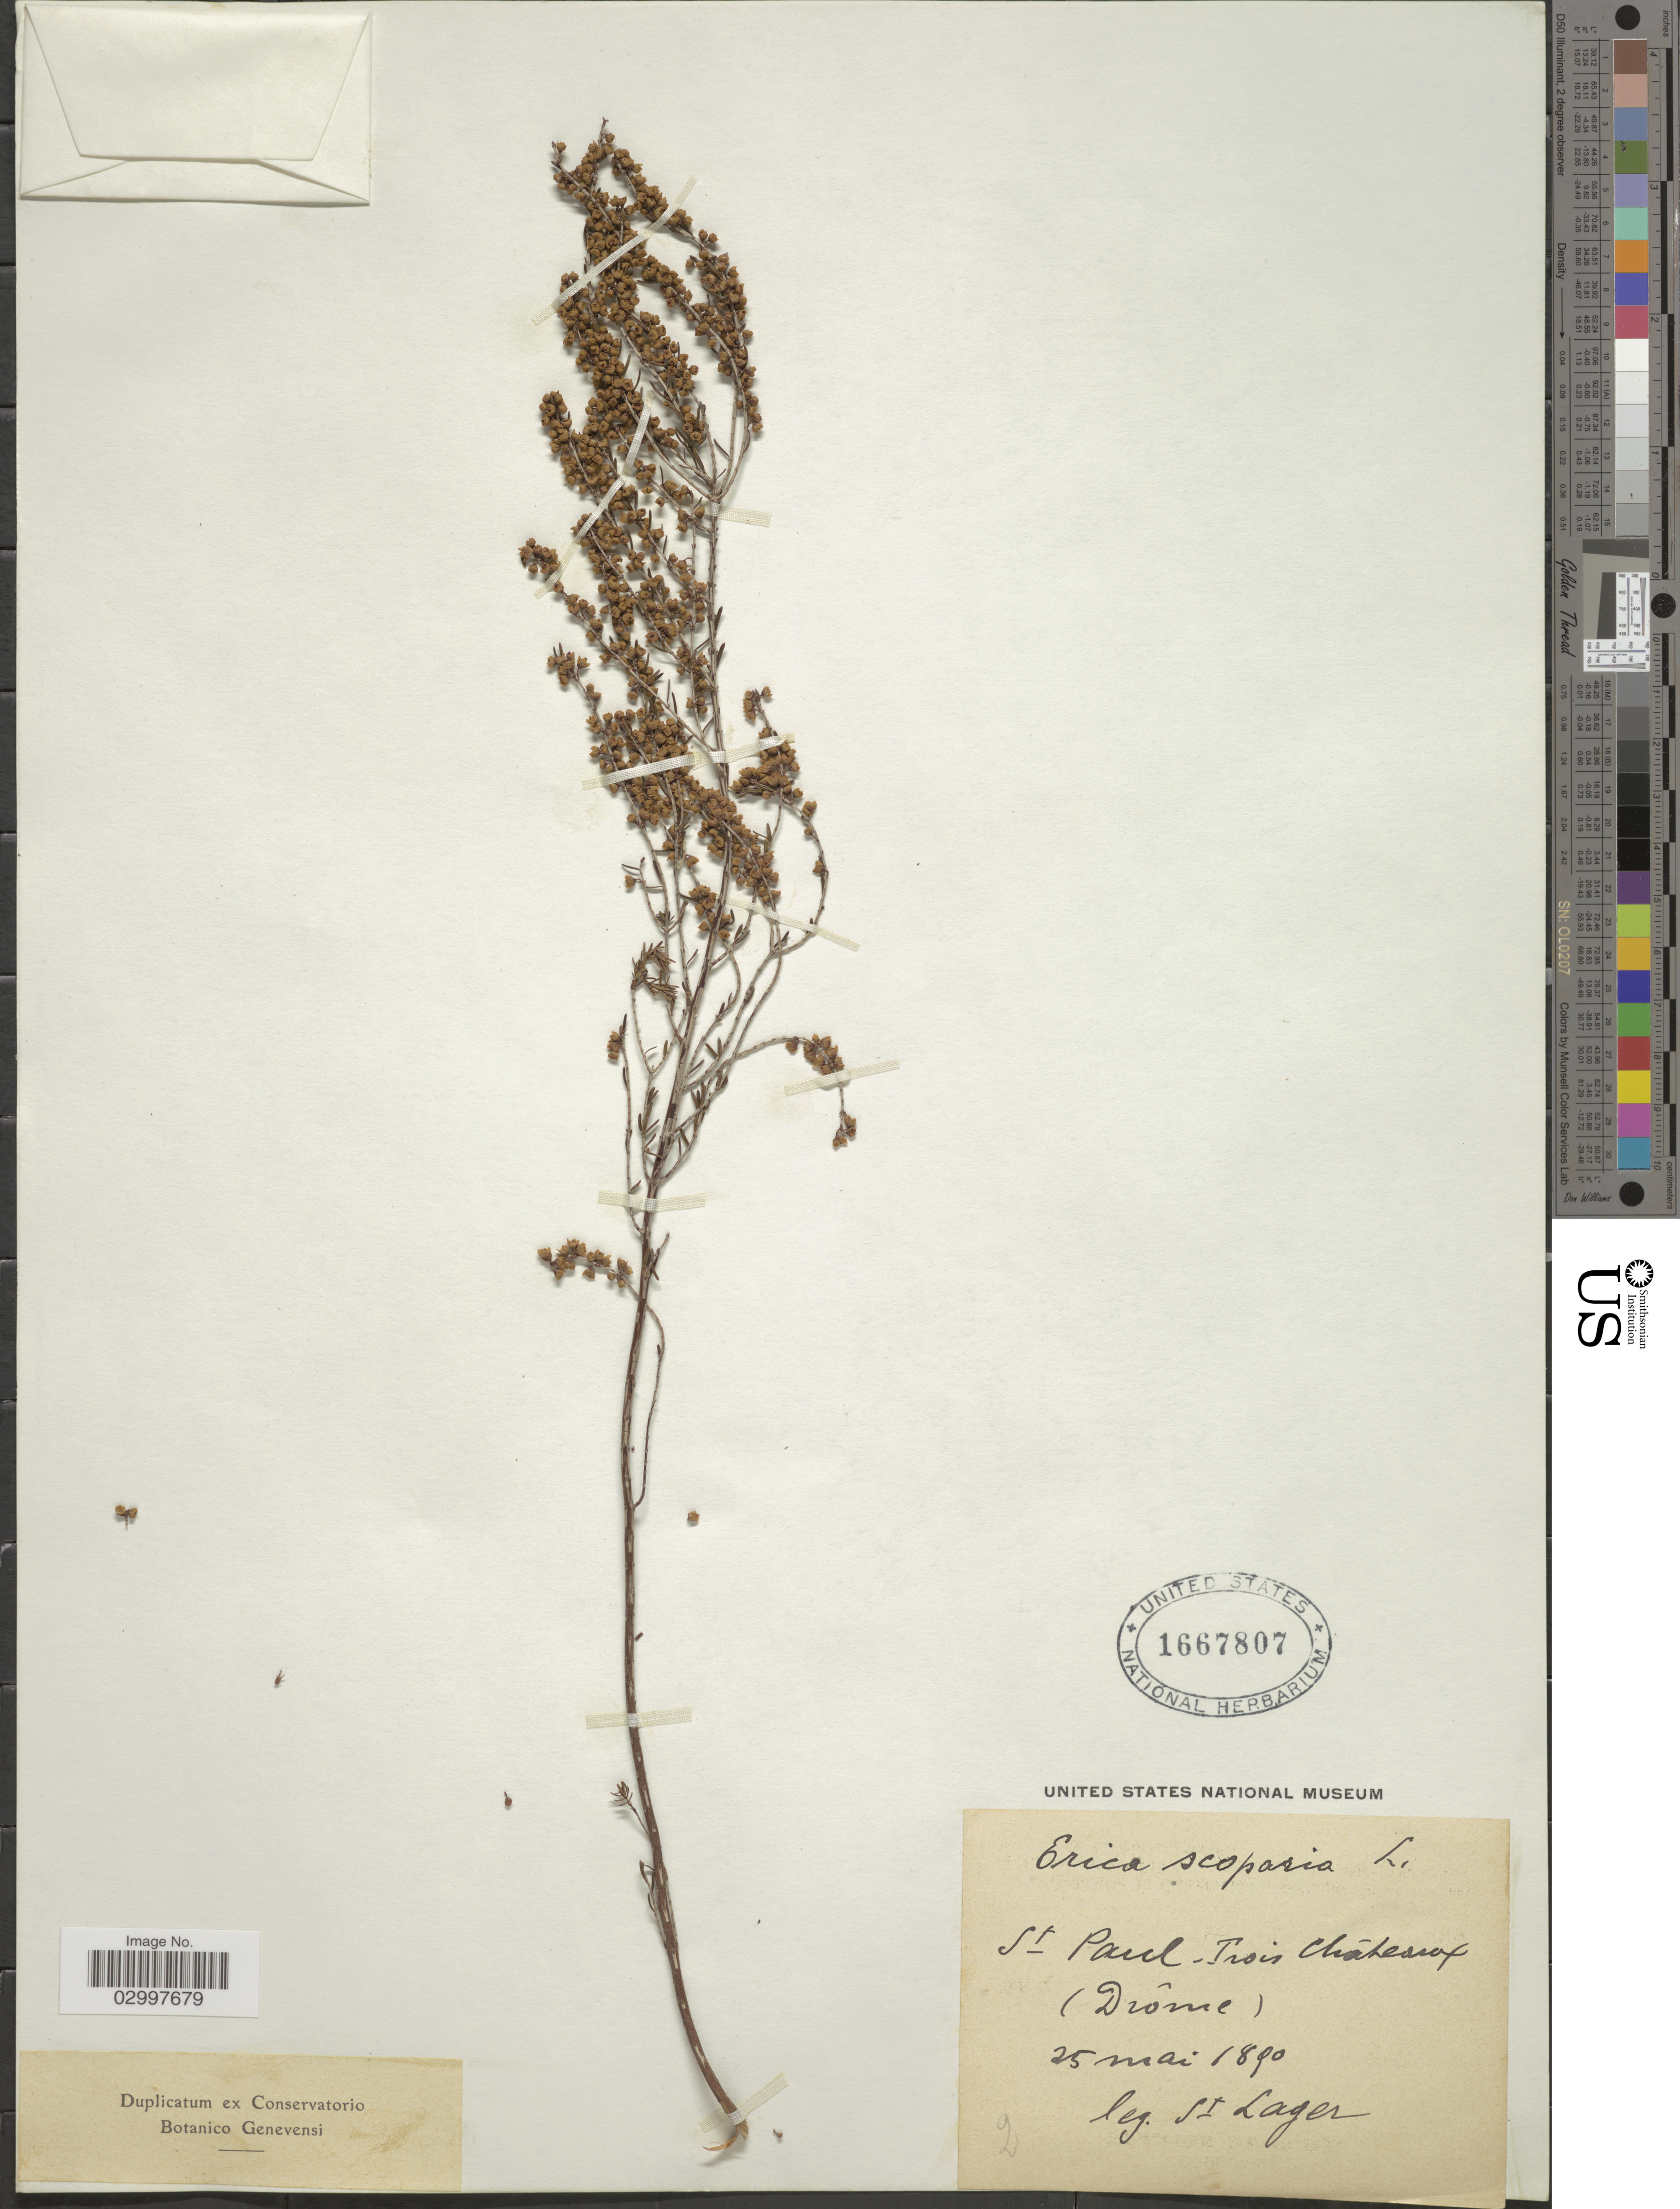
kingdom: Plantae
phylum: Tracheophyta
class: Magnoliopsida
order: Ericales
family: Ericaceae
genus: Erica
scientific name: Erica scoparia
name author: L.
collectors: -. St. Lager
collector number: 2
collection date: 1890-05-25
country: France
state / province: Auvergne-Rhône-Alpes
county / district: Drôme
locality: St Paul-Trois Cháteaux (Drôme).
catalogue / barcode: US 1667807